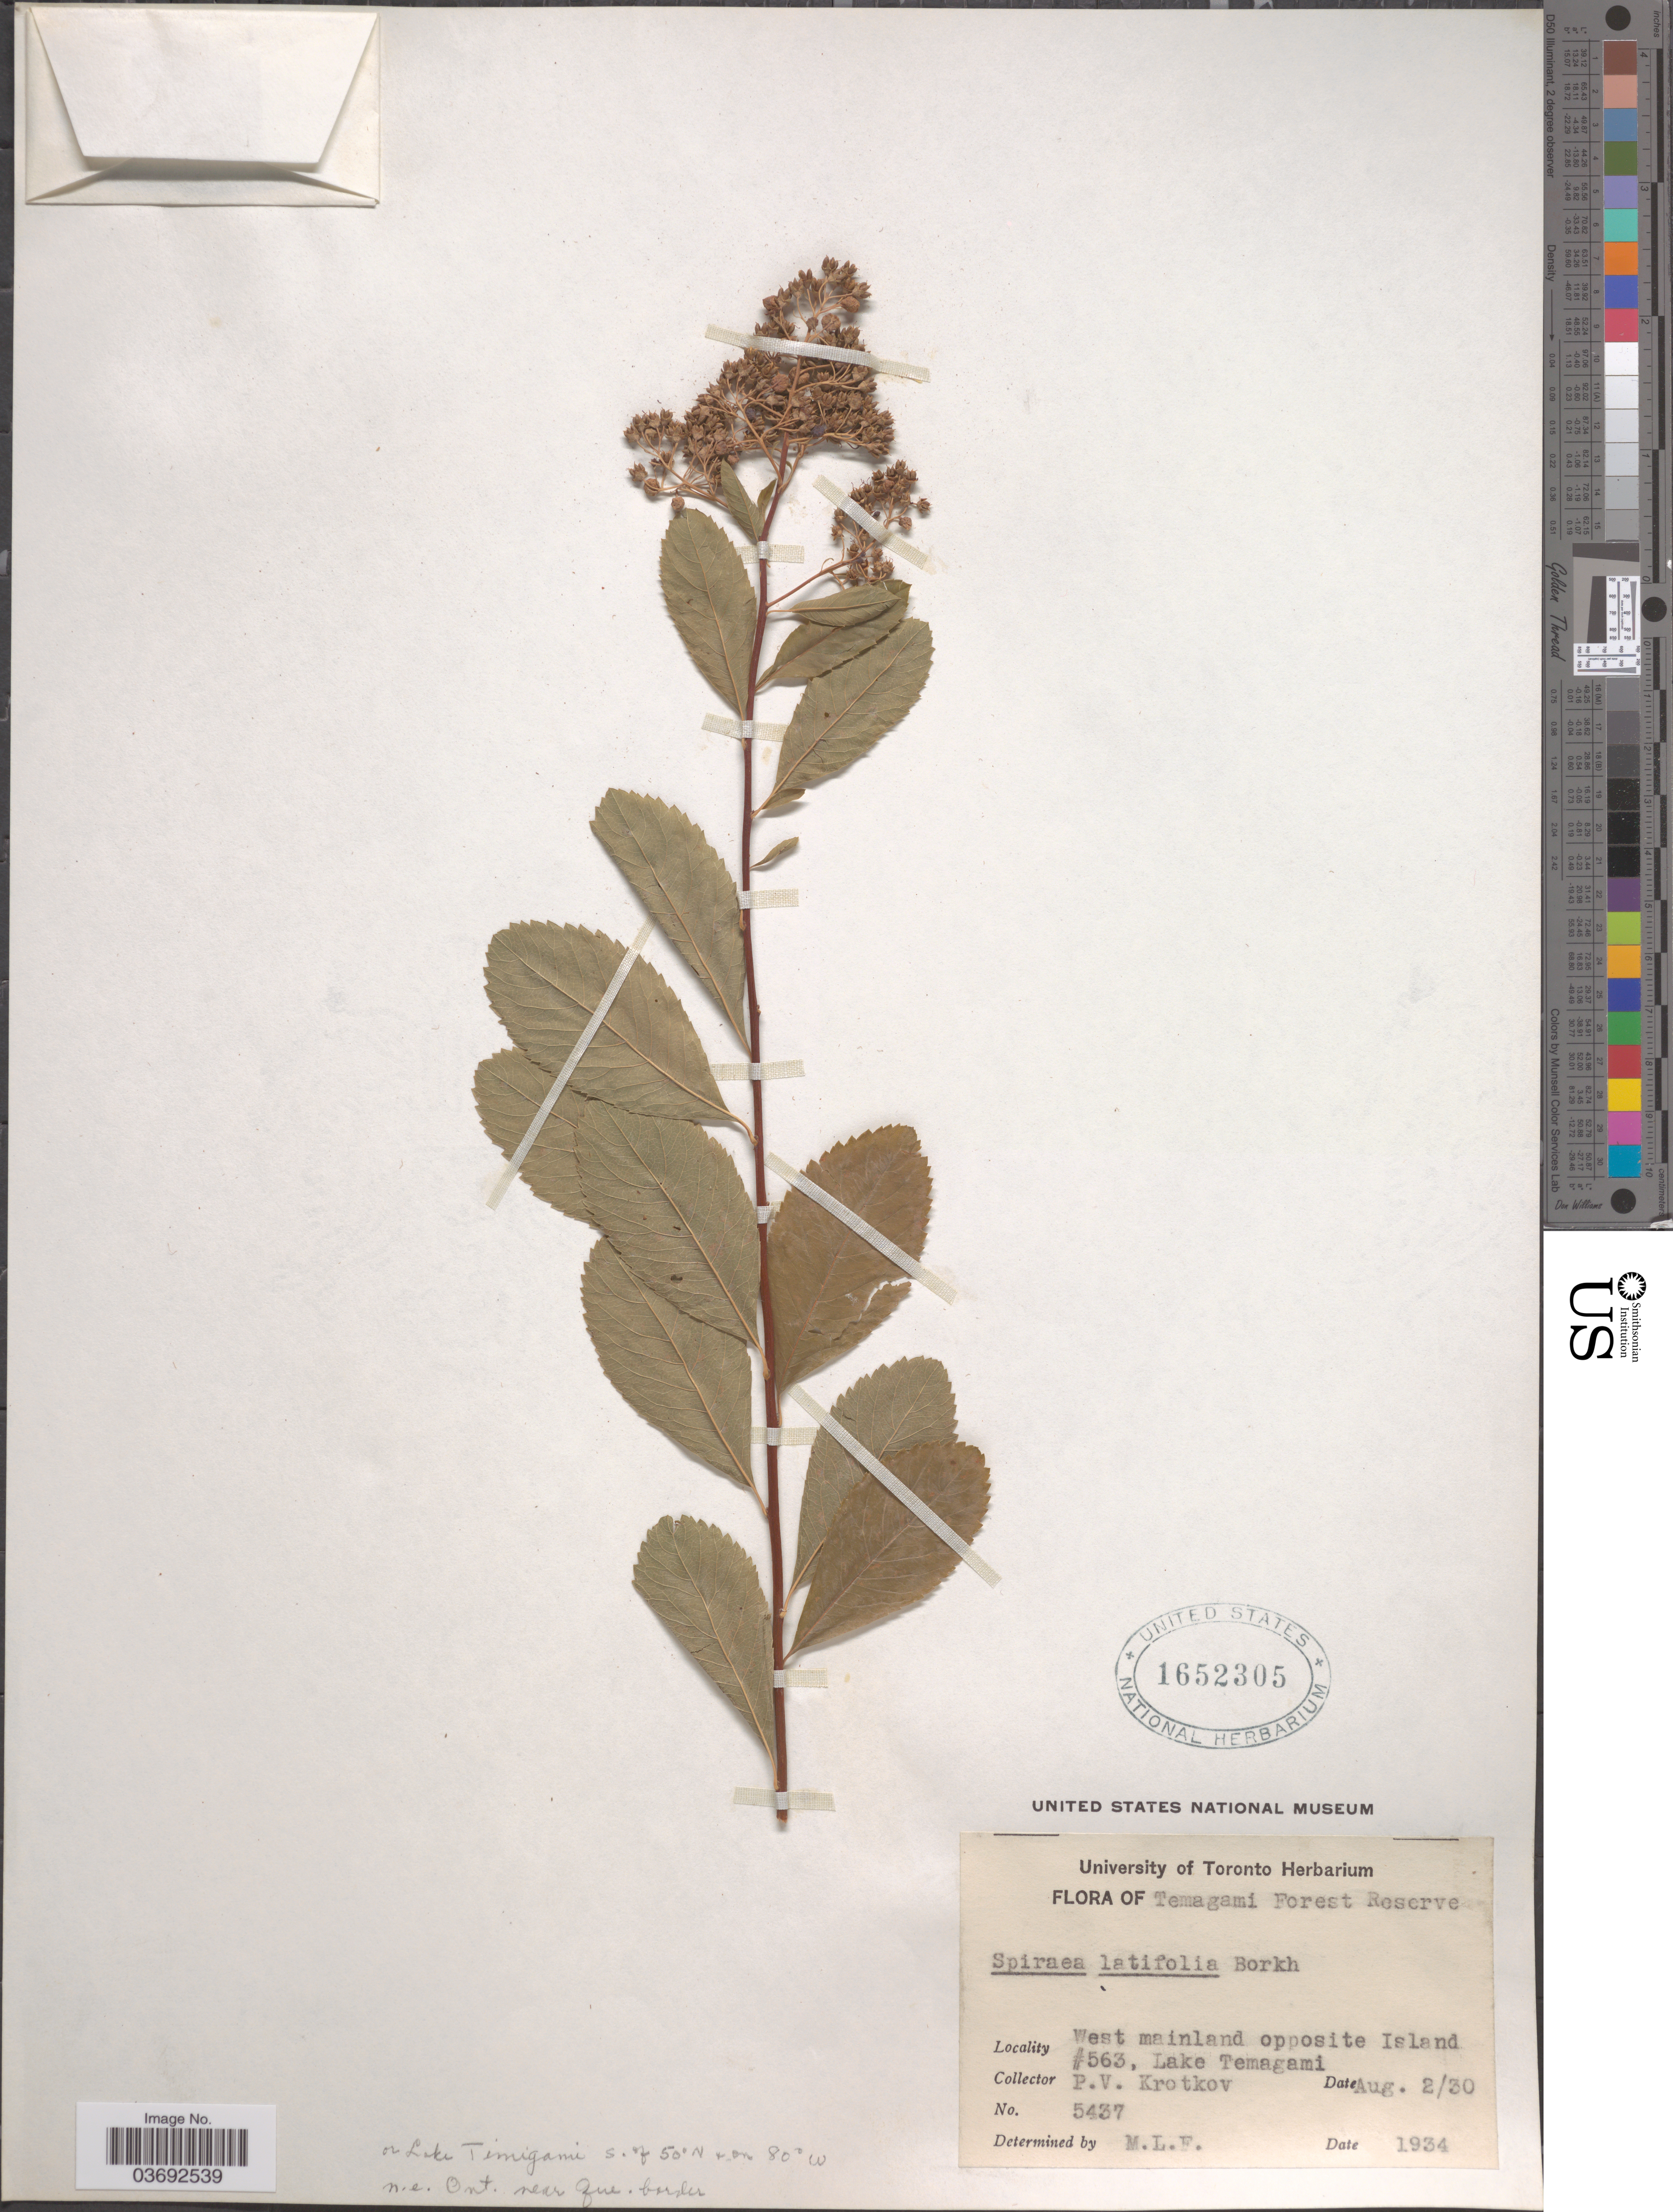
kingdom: Plantae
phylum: Tracheophyta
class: Magnoliopsida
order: Rosales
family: Rosaceae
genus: Spiraea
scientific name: Spiraea latifolia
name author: Borkh.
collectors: P. V. Krotkov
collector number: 5437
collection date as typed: Transcribed d/m/y: 2/8/30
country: Canada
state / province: Ontario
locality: Temagami Forest Reserve. West mainland opposite Island #563, Lake Temagami. Or Lake Timigami. S. of 50ºN & on N.E. of Ont. near Que. border.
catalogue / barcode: US 1652305